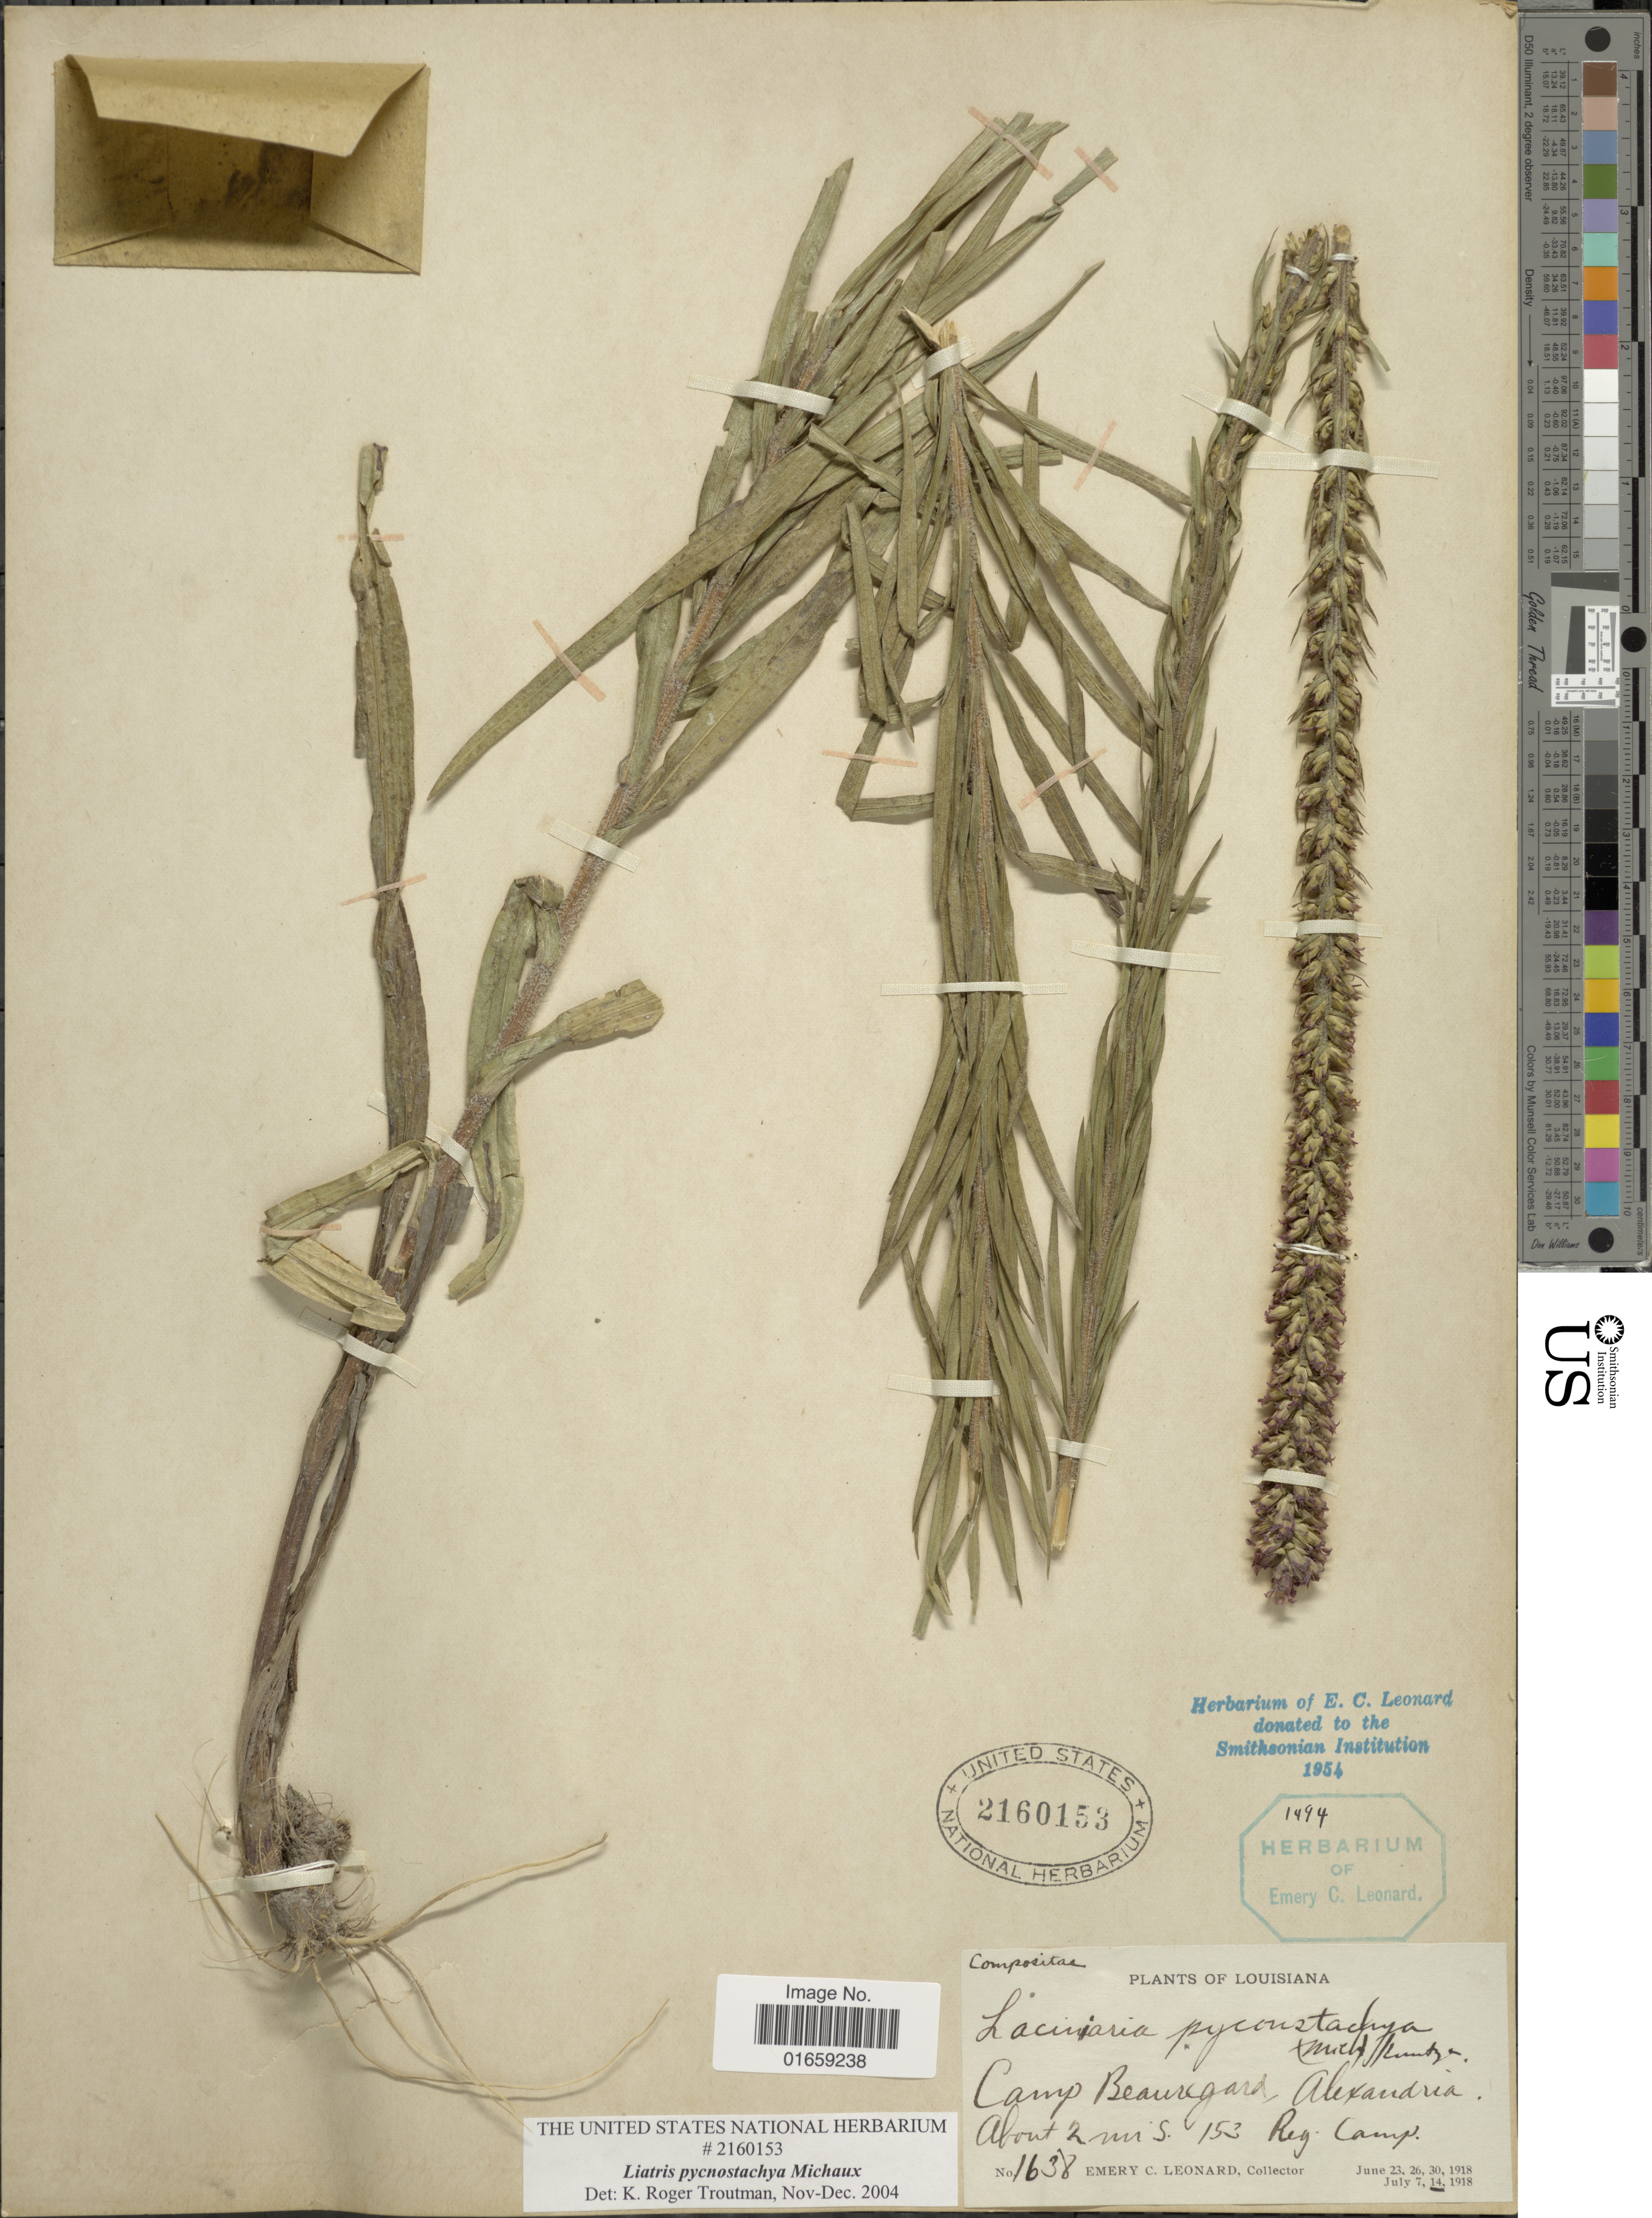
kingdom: Plantae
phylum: Tracheophyta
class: Magnoliopsida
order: Asterales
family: Asteraceae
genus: Liatris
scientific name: Liatris pycnostachya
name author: Michx.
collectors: E. C. Leonard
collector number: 1638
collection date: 1918-07-14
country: United States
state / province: Louisiana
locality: Camp Beaurgard, Alexandria, about 2 mi S. 153 Reg. Camp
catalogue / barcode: US 2160153